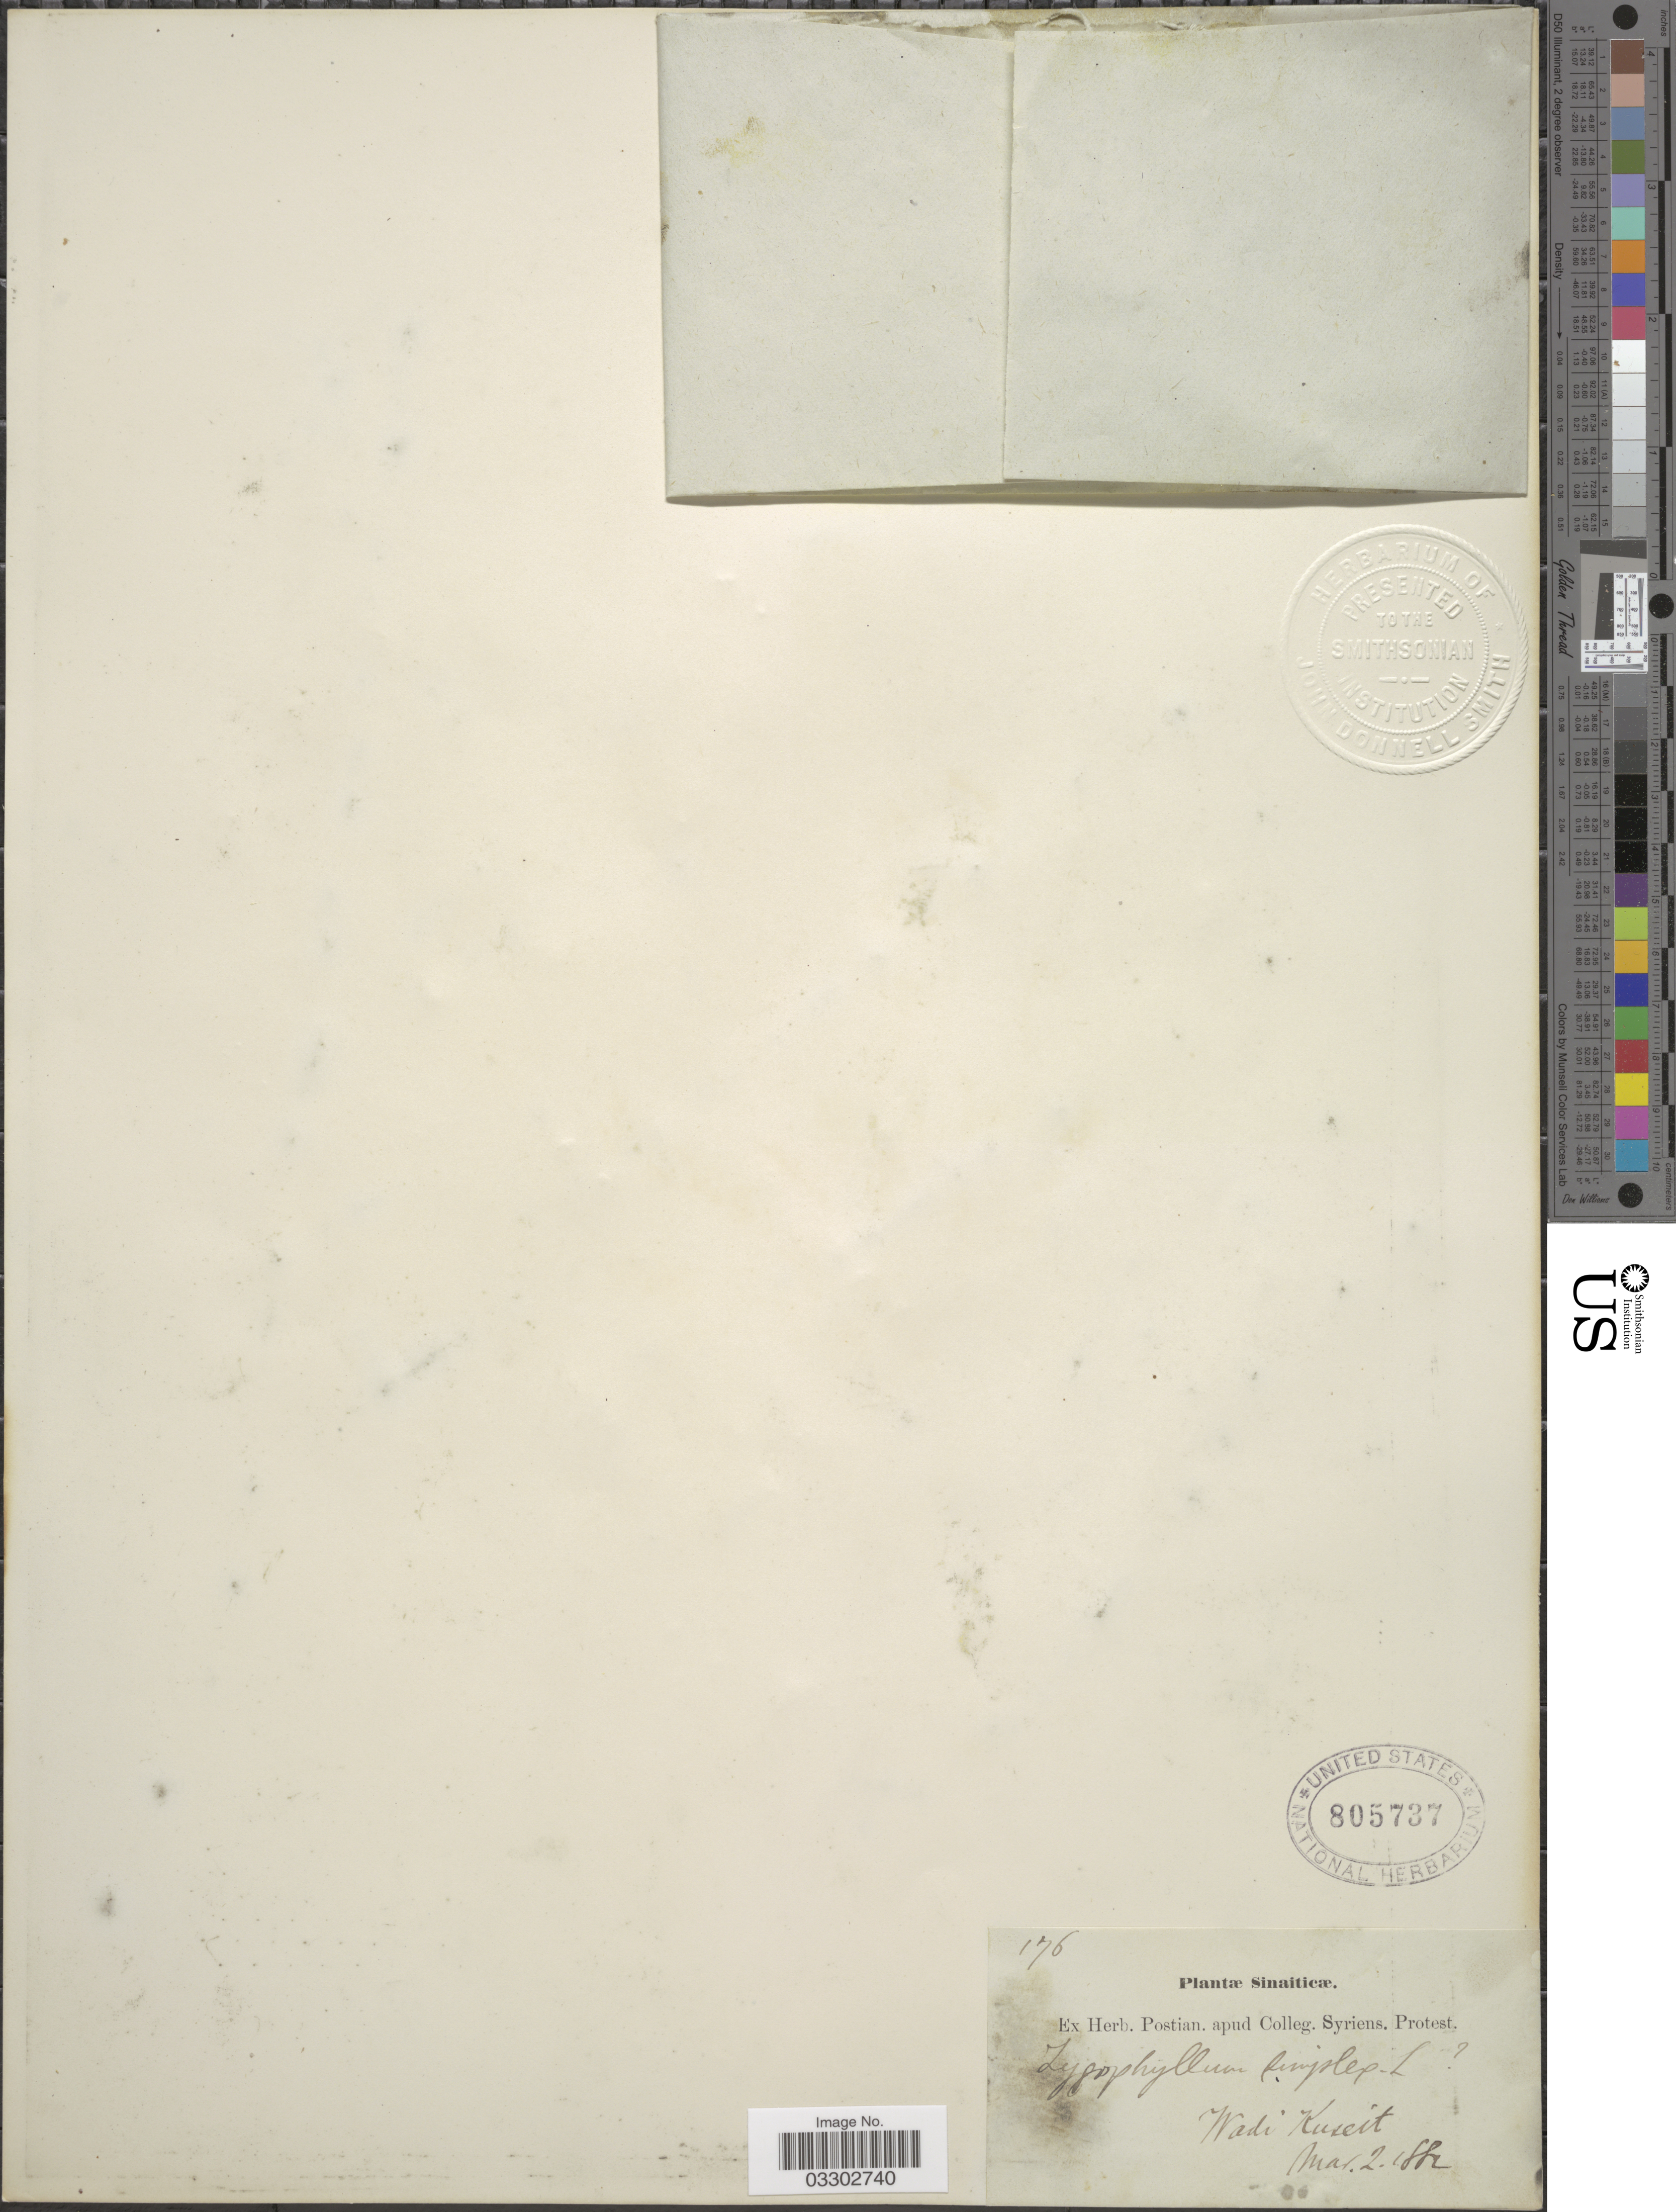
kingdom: Plantae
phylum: Tracheophyta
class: Magnoliopsida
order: Zygophyllales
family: Zygophyllaceae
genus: Zygophyllum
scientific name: Zygophyllum simplex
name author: L.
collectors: ex herb. Postian. apud Colleg. Syriens. Protest. USE "Fannie P. A. Shepard" (10308853) AS PRIMARY COLLECTOR INSTEAD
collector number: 176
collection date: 1882-03-02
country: Kuwait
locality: Sinaiticæ. Wadi Kuveit. [interpreted]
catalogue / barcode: US 805737